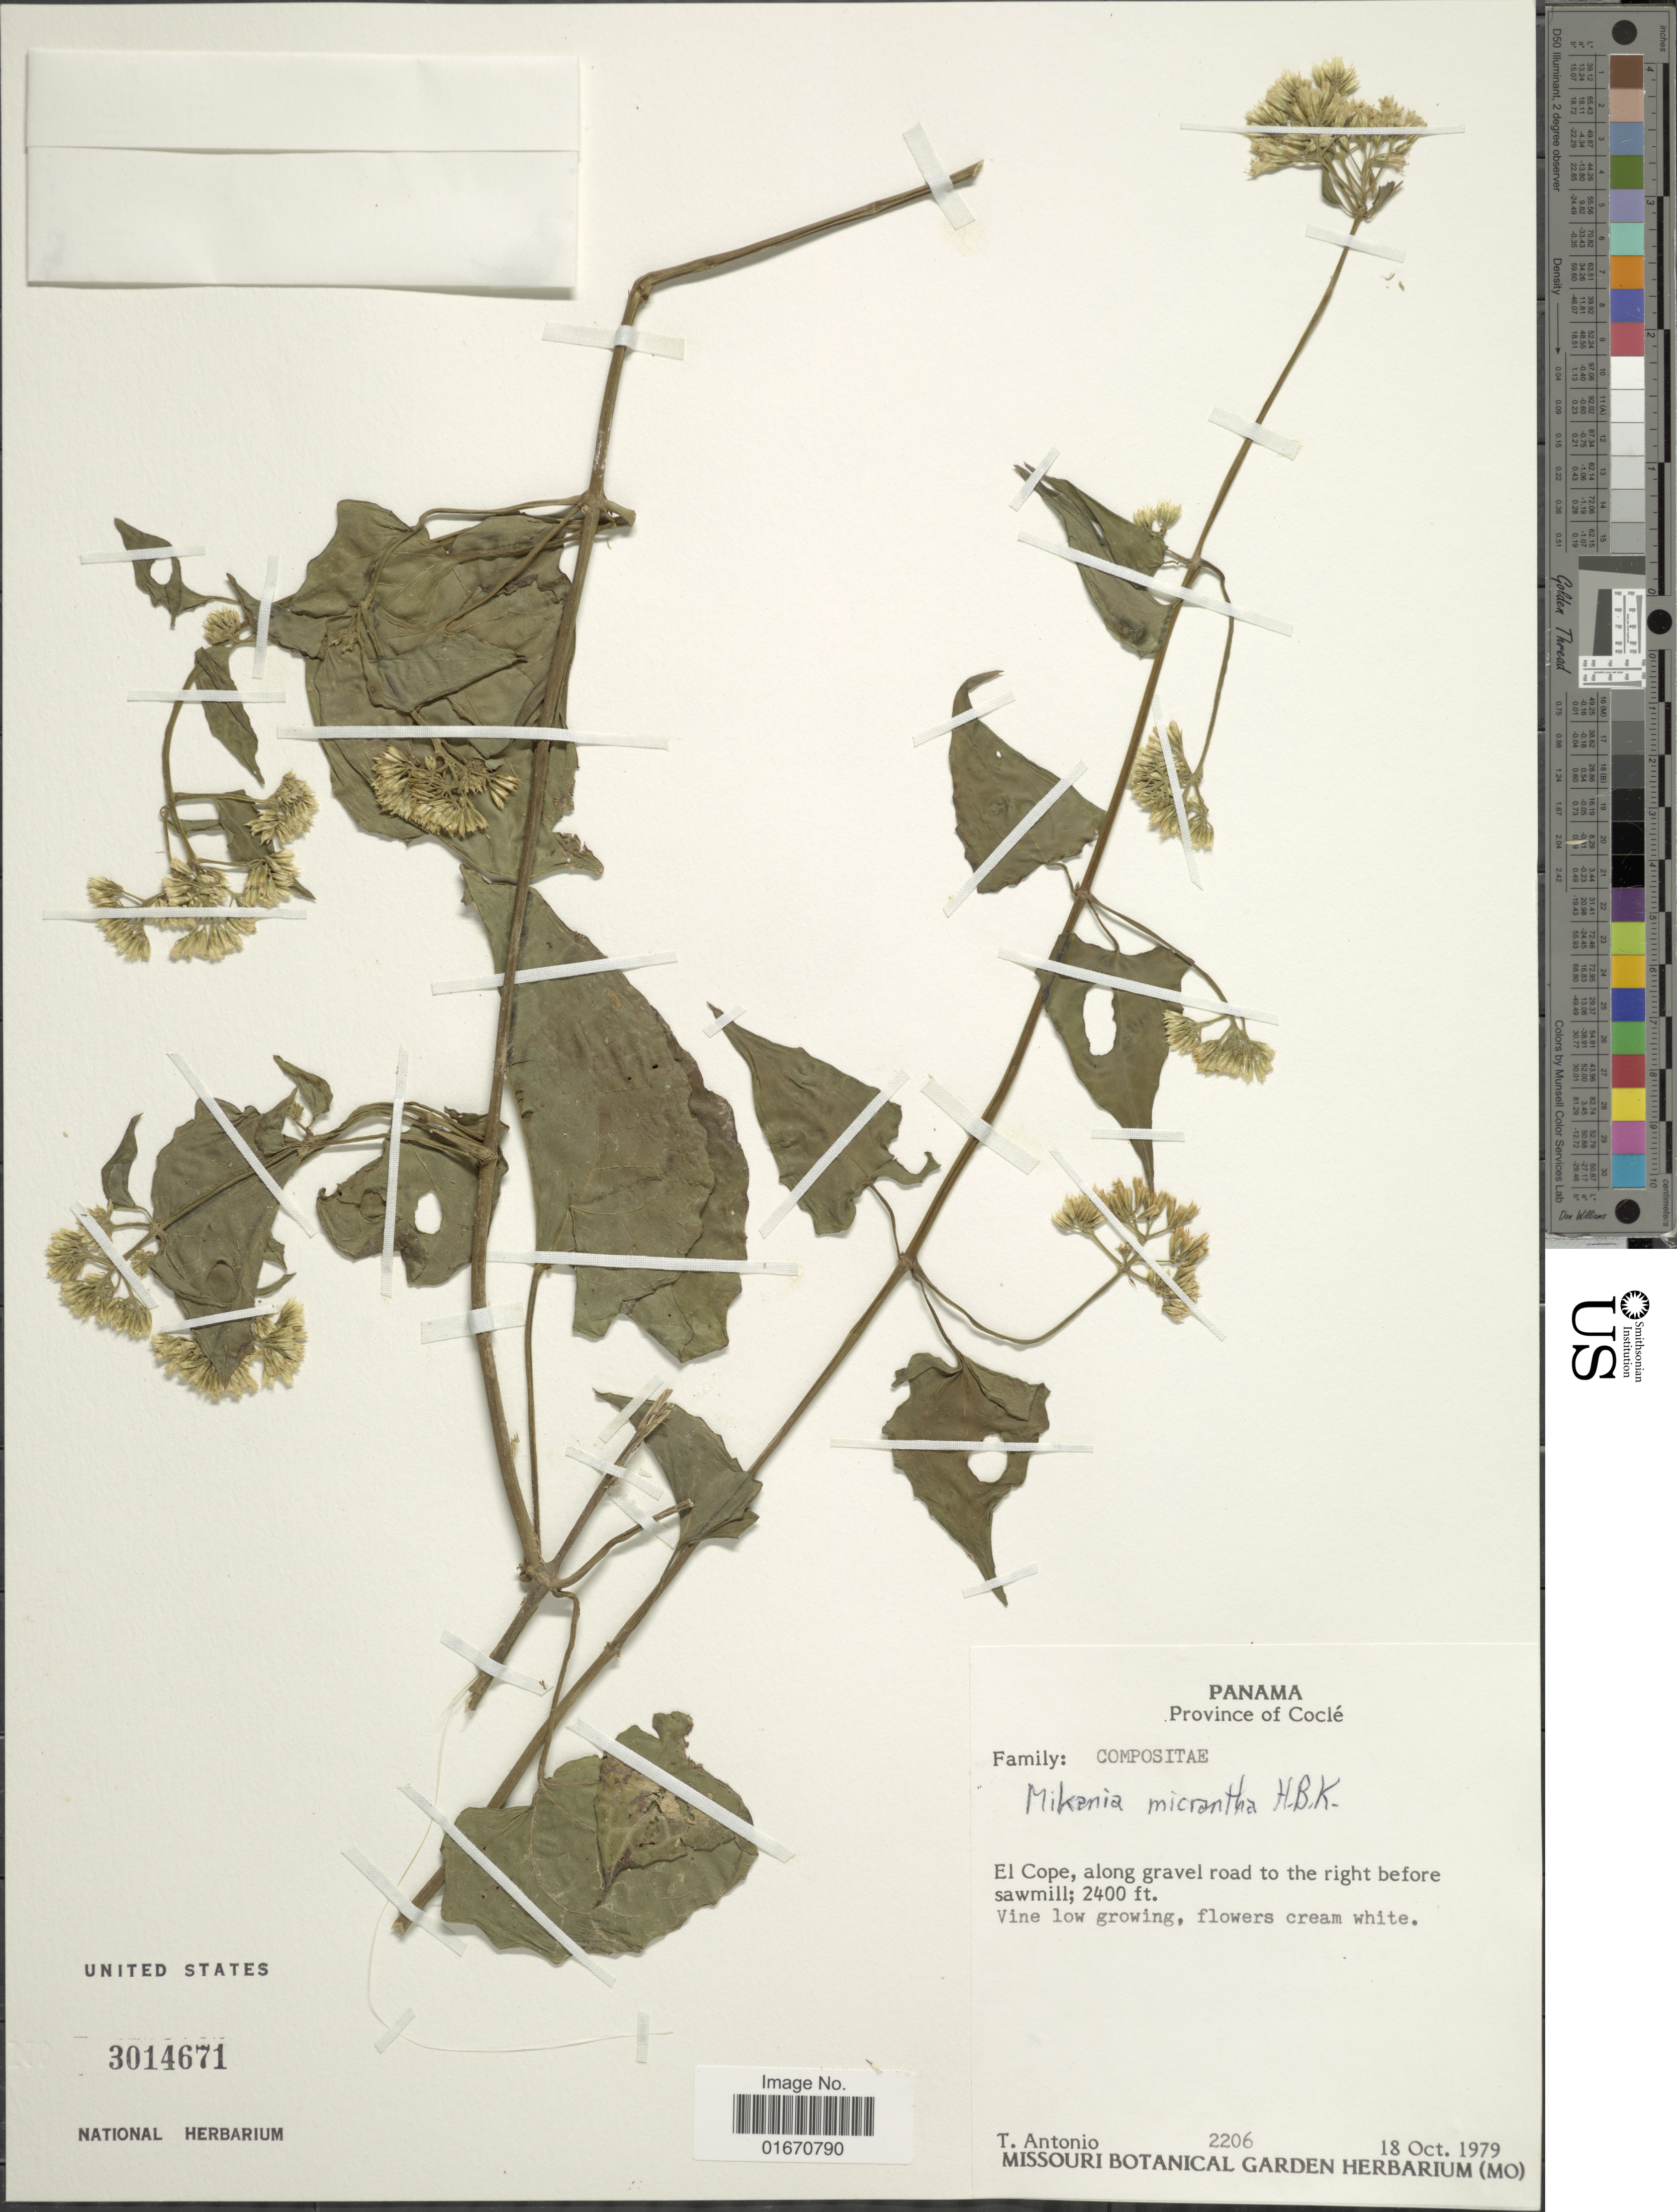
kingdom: Plantae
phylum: Tracheophyta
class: Magnoliopsida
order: Asterales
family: Asteraceae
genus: Mikania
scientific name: Mikania micrantha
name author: Kunth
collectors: T. Antonio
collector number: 2206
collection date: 1979-10-18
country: Panama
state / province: Coclé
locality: El Cope, along gravel road to the right before sawmill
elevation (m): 732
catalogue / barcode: US 3014671